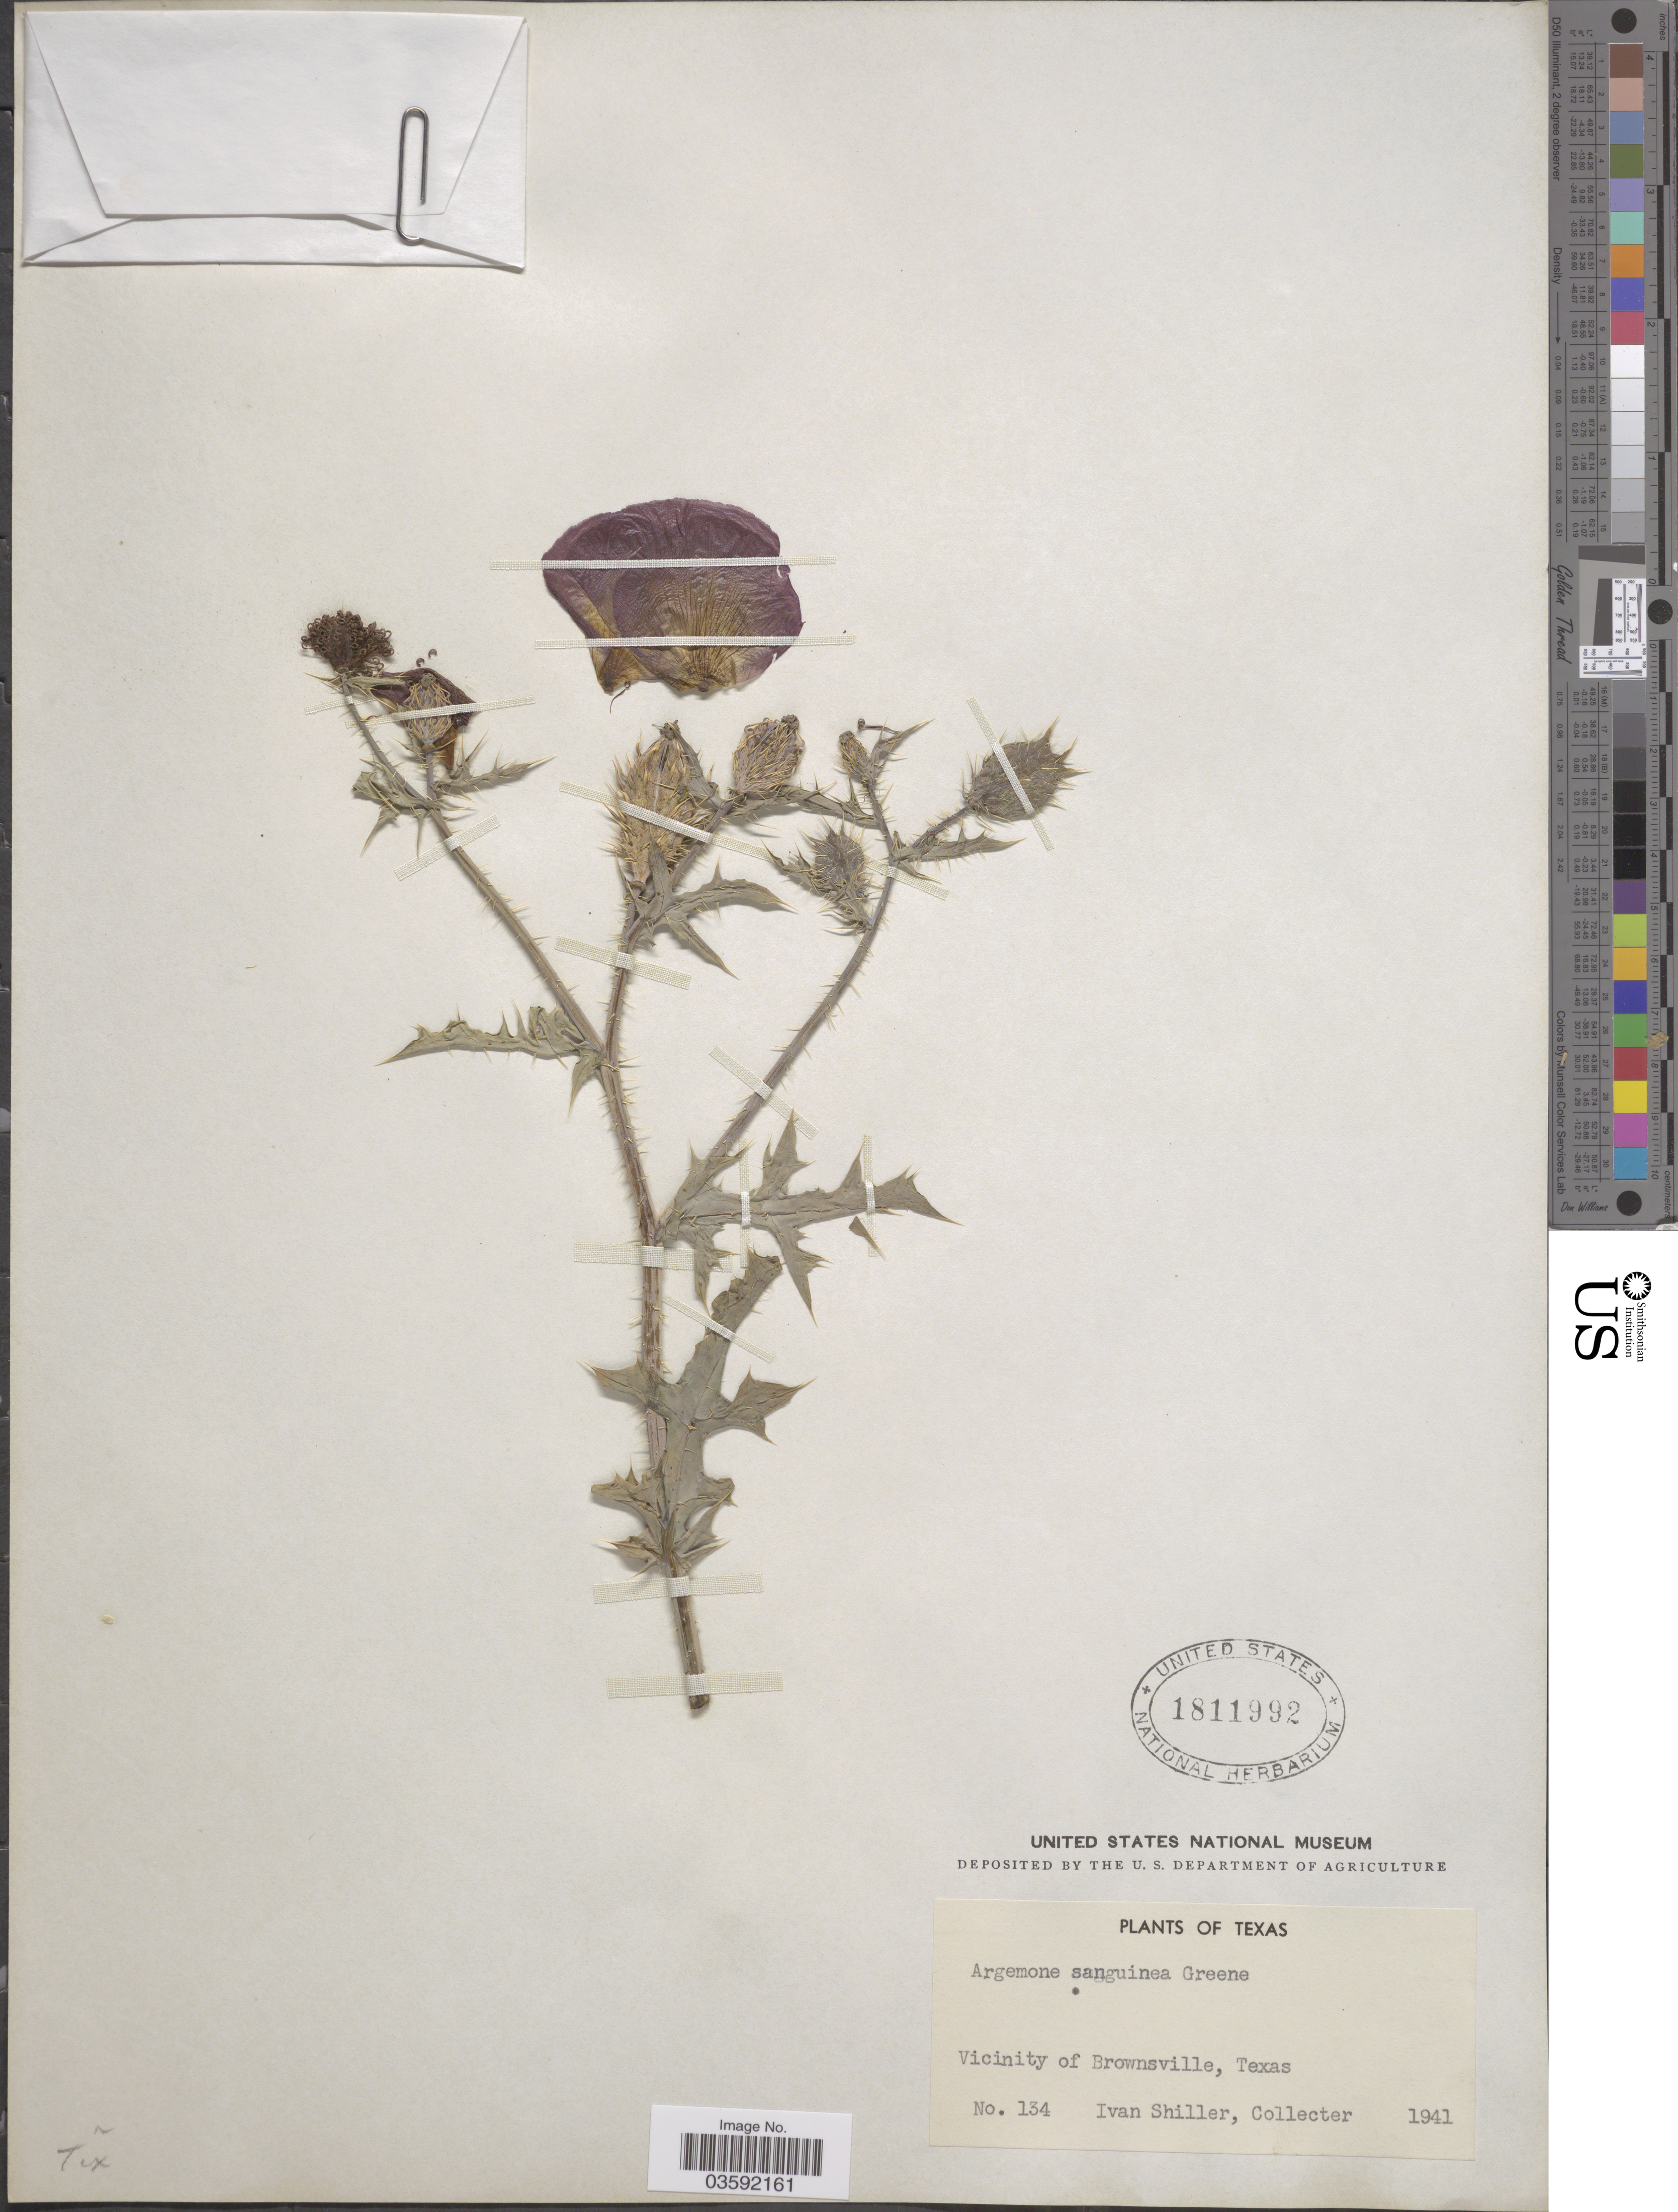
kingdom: Plantae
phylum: Tracheophyta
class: Magnoliopsida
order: Ranunculales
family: Papaveraceae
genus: Argemone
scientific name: Argemone sanguinea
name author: Greene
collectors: I. Shiller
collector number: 134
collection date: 1941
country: United States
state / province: Texas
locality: Vicinity of Brownsville.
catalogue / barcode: US 1811992